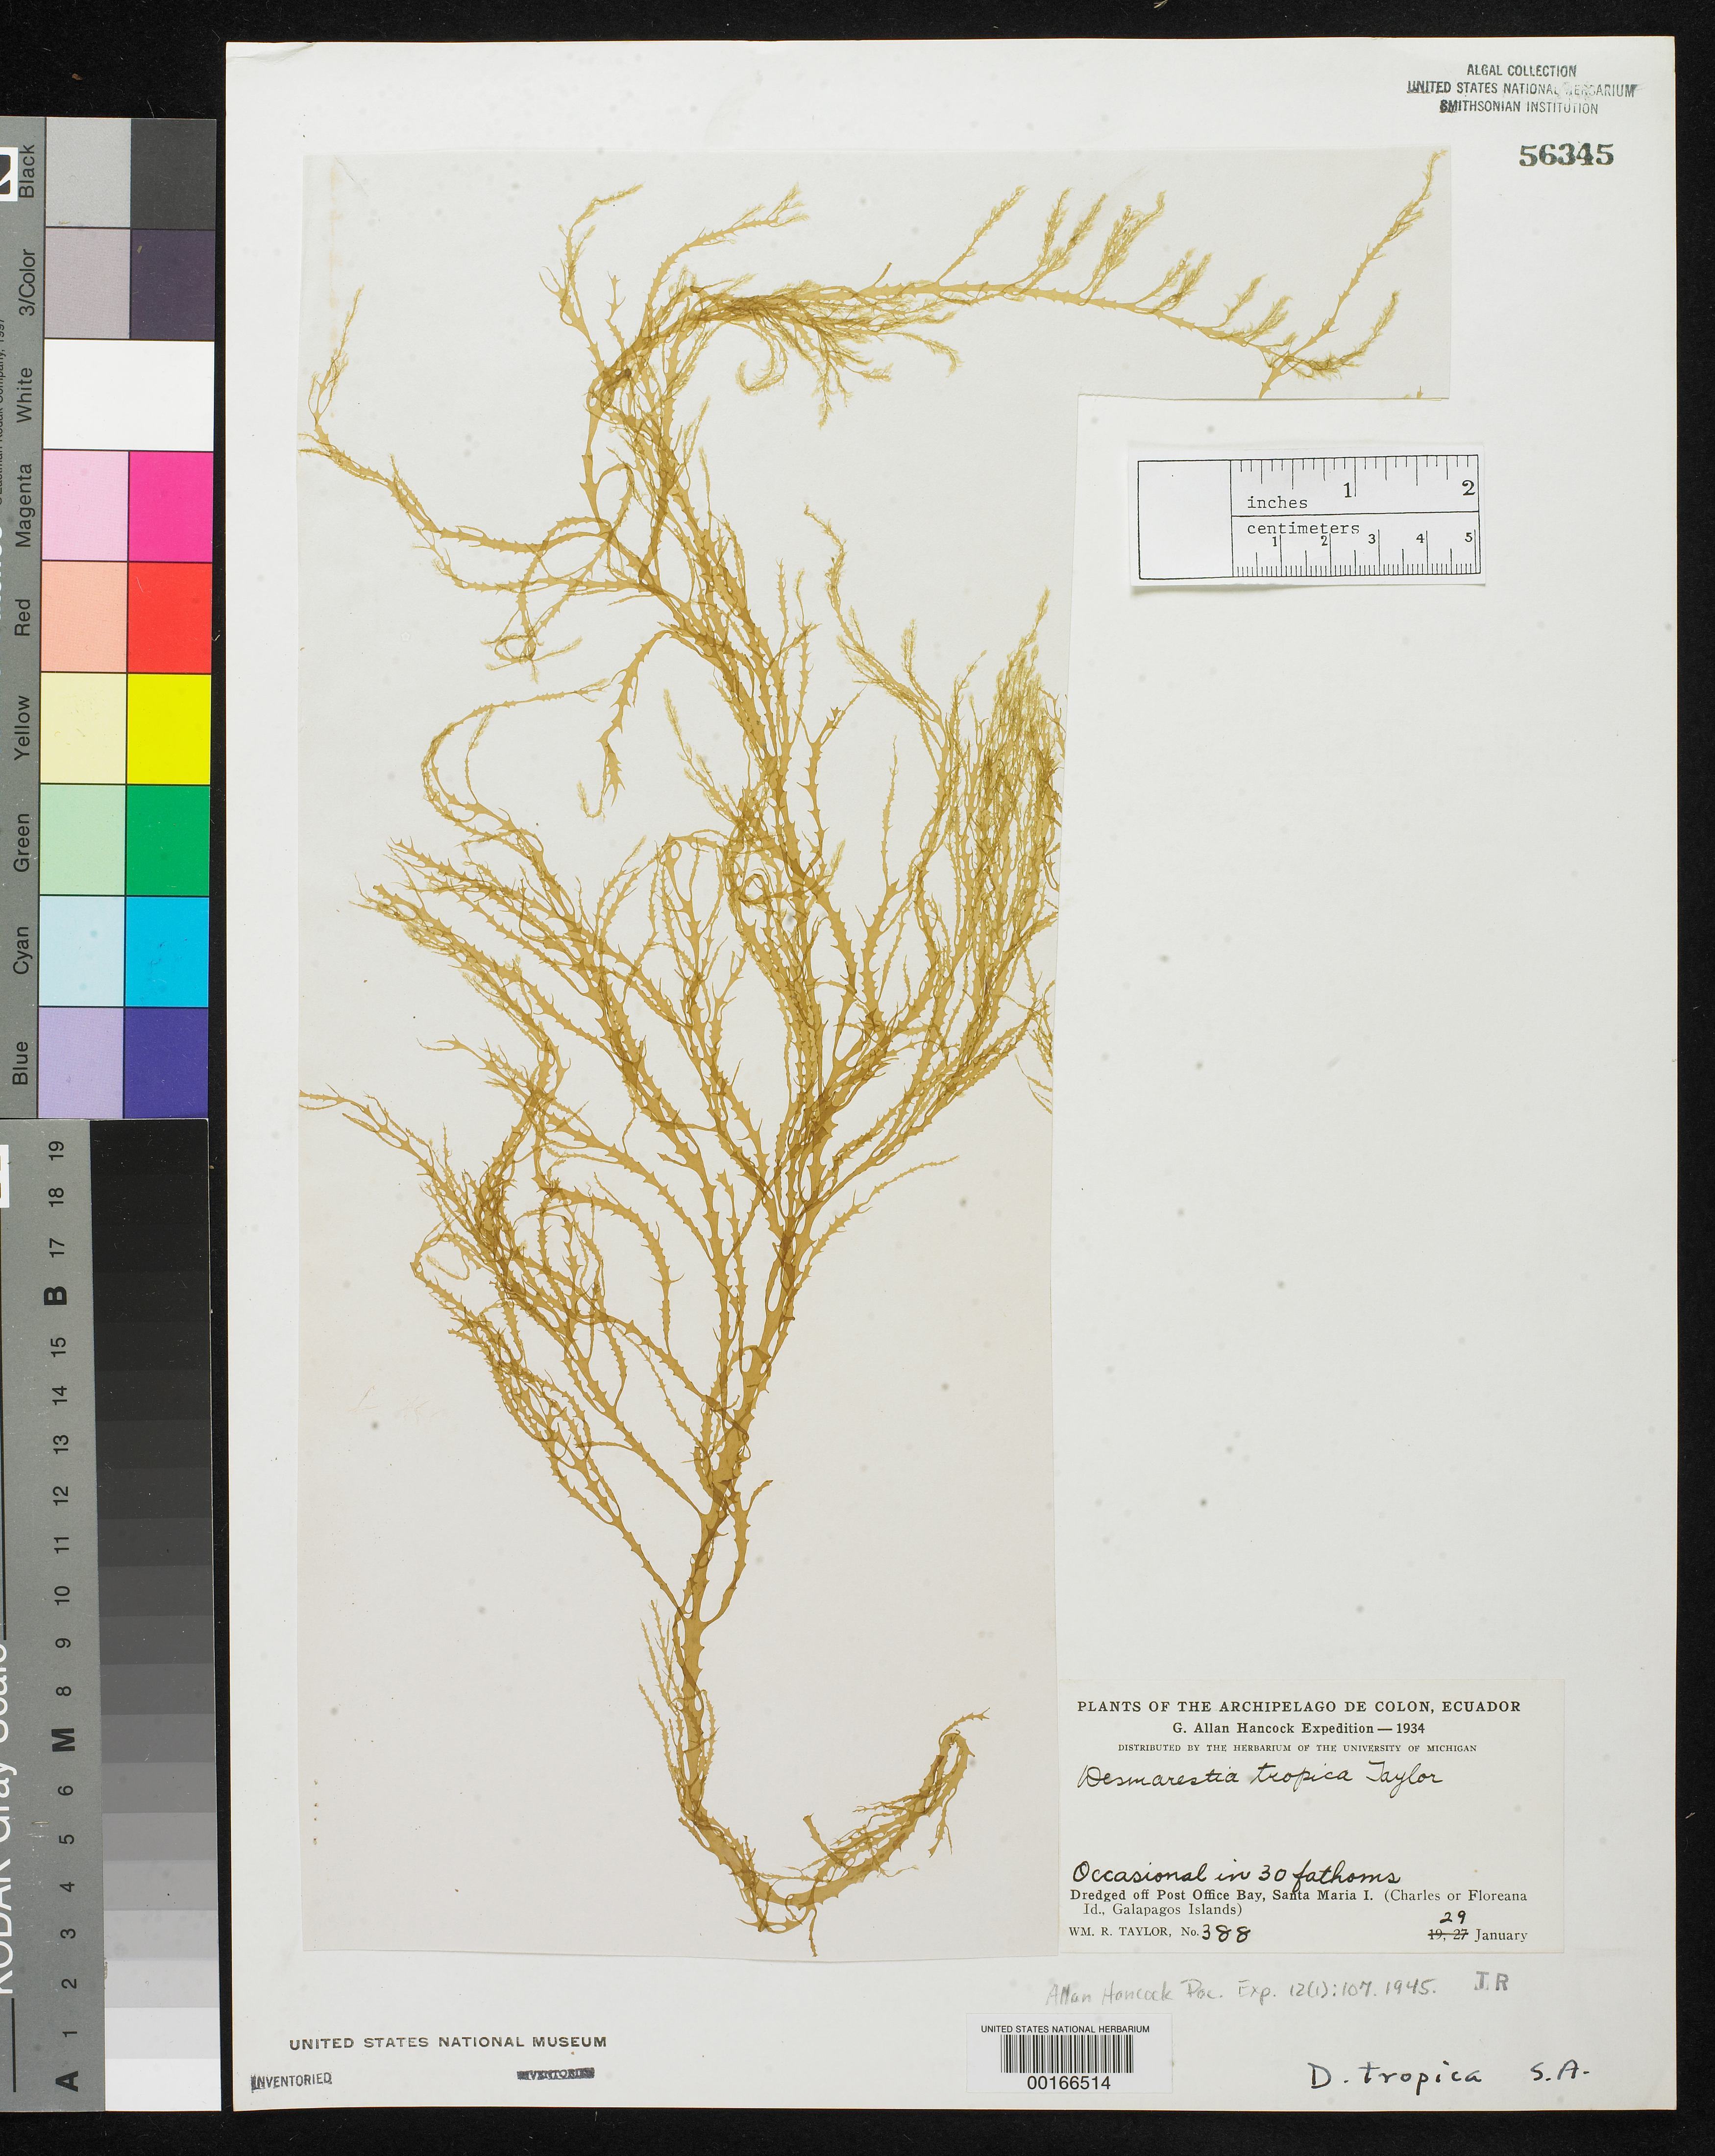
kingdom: Chromista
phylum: Ochrophyta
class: Phaeophyceae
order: Desmarestiales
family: Desmarestiaceae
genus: Desmarestia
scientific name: Desmarestia tropica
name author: W.R. Taylor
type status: Isotype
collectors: W. R. Taylor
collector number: WRT 34-388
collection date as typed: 29 Jan 1934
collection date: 1934-01-29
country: Ecuador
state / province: Colón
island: Floreana [Charles, Santa Maria]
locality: Off Post Office Bay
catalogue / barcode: US 56345